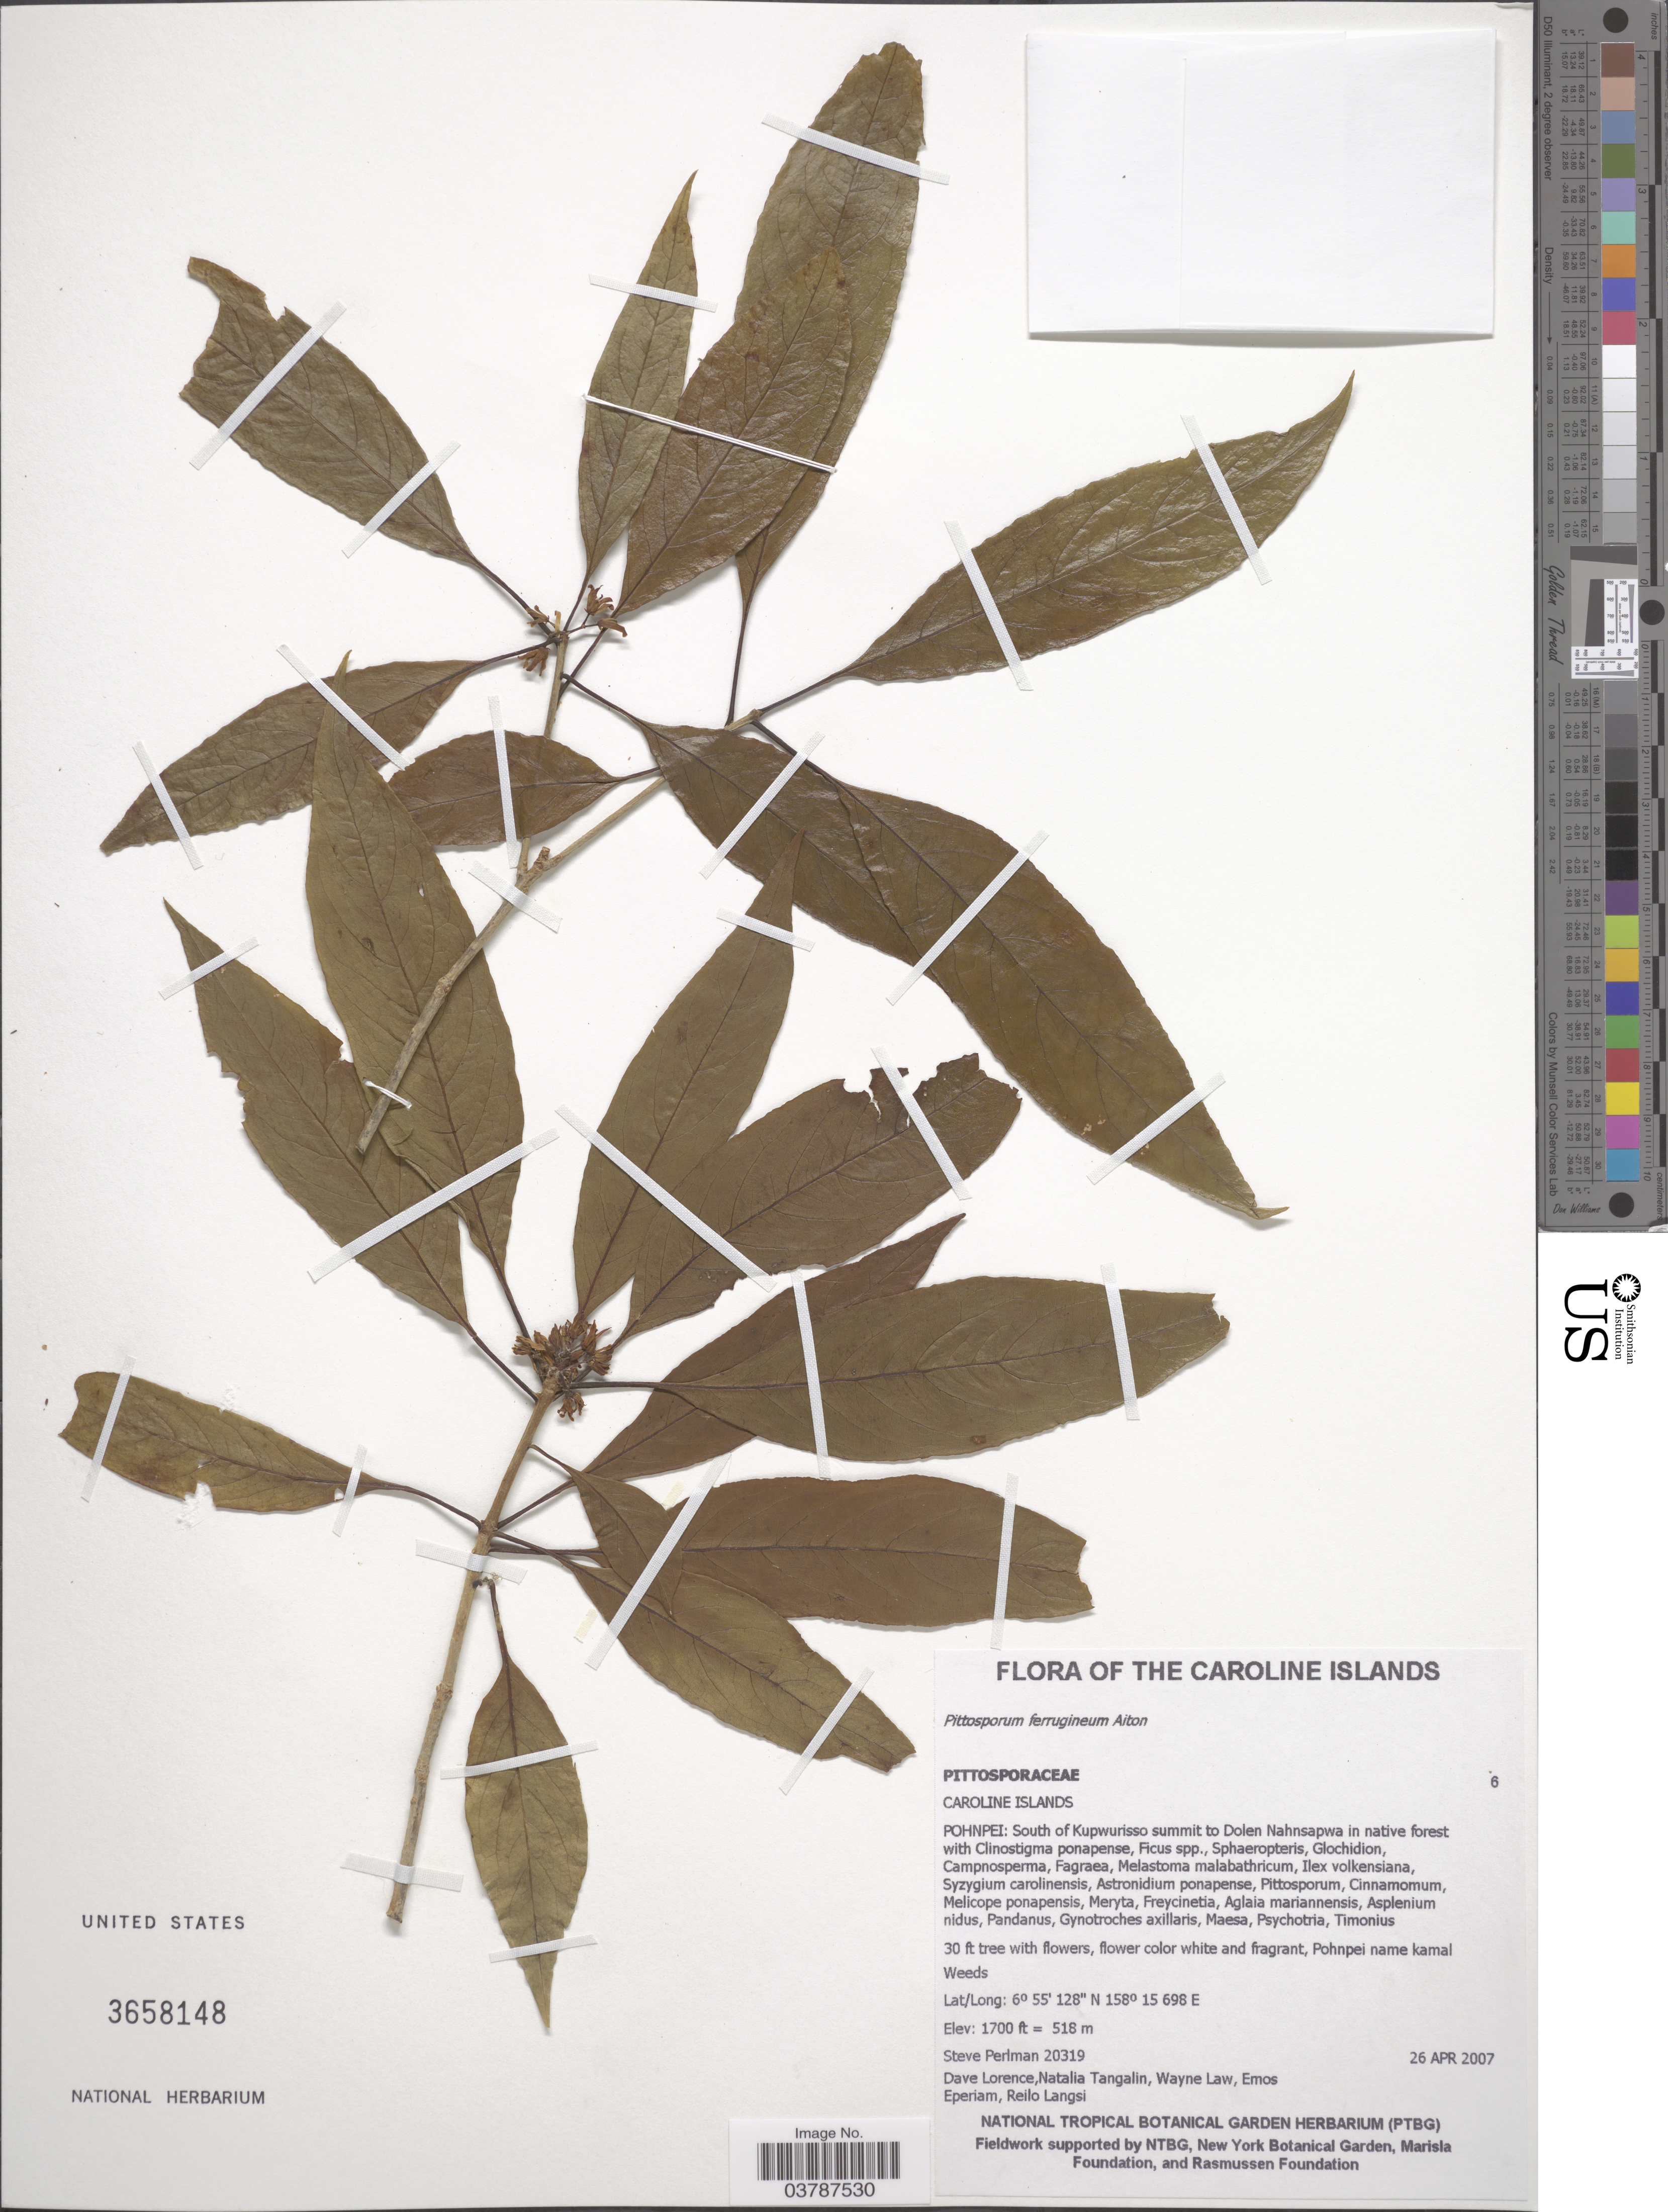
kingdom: Plantae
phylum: Tracheophyta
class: Magnoliopsida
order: Apiales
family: Pittosporaceae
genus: Pittosporum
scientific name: Pittosporum ferrugineum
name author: Dryand. ex Aiton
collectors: S. Perlman, D. Lorence, N. Tangalin, W. Law & et al.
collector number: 20319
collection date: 2007-04-26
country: Micronesia, Federated States of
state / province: Pohnpei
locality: The Caroline Islands. South of Kupwurisso summit to Dolen Nahnsapwa in native forest.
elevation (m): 518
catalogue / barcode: US 3658148